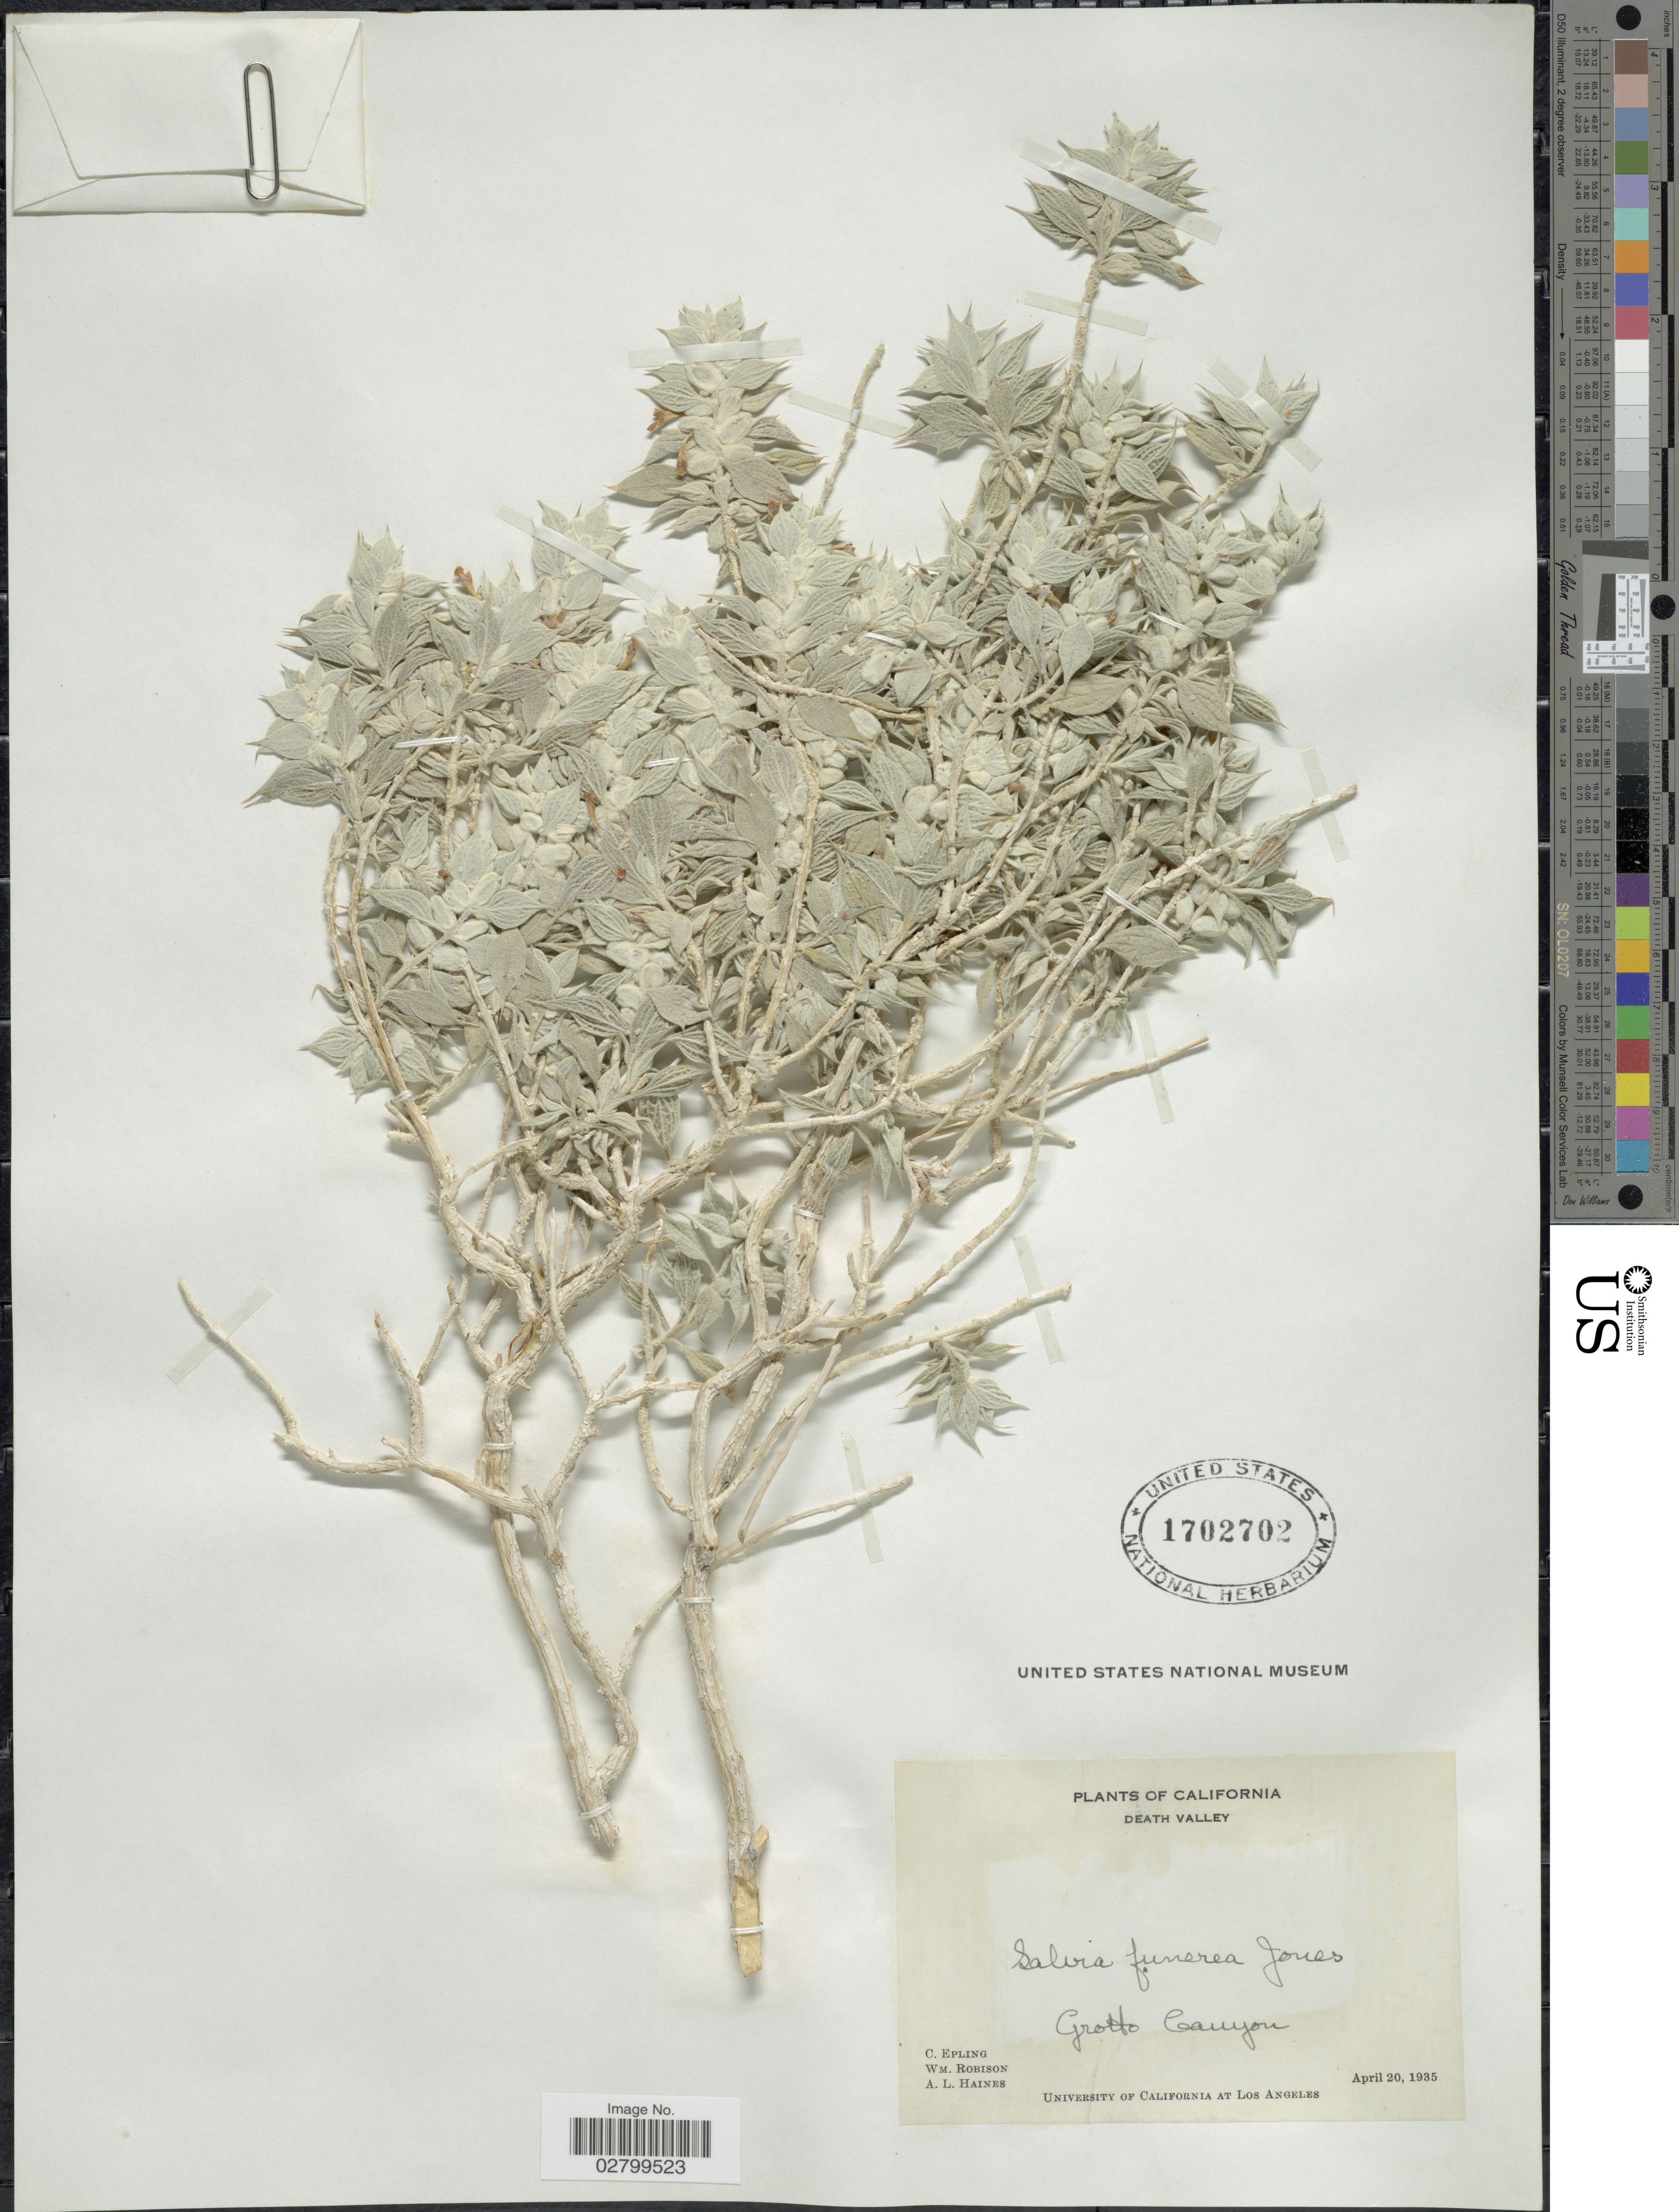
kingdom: Plantae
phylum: Tracheophyta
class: Magnoliopsida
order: Lamiales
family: Lamiaceae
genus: Salvia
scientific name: Salvia funerea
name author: M.E. Jones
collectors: C. C. Epling, W. Robison & A. L. Haines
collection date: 1935-04-20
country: United States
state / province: California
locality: Death Valley. Grotto Canyon.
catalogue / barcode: US 1702702